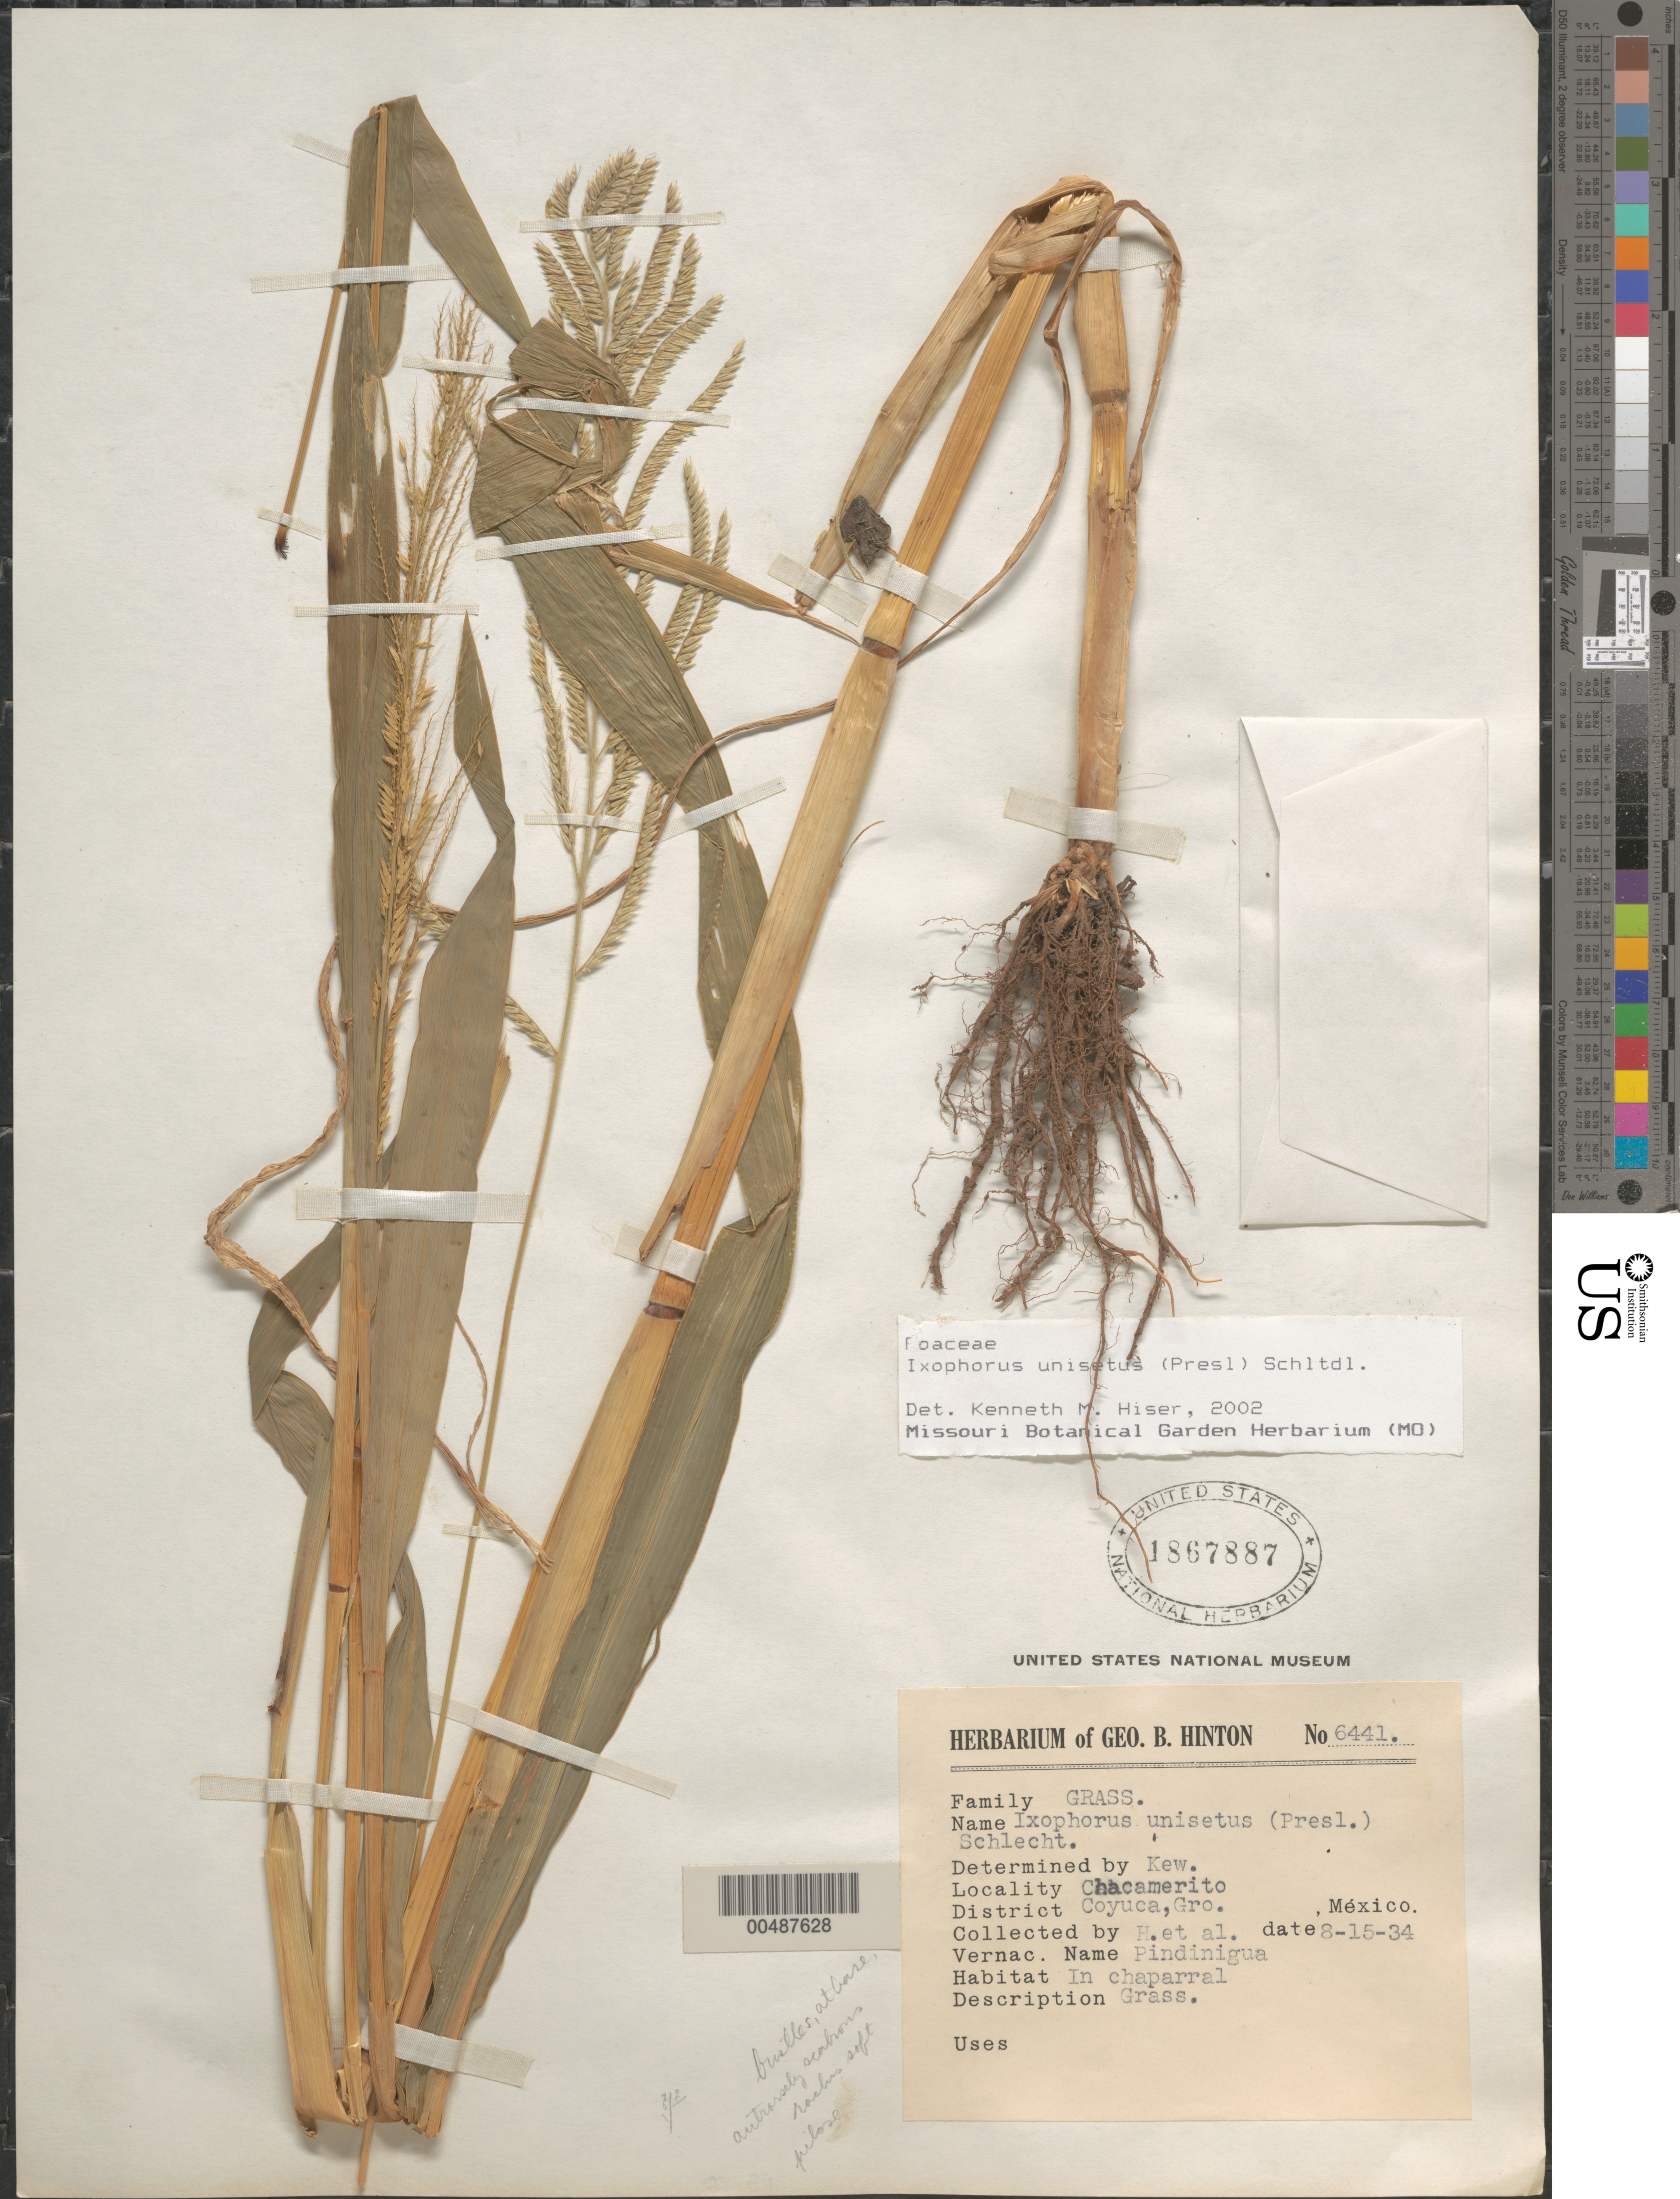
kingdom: Plantae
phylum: Tracheophyta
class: Liliopsida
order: Poales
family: Poaceae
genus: Ixophorus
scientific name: Ixophorus unisetus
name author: (J. Presl) Schltdl.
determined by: Kew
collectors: G. B. Hinton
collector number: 6441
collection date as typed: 15 Aug 1934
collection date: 1934-08-15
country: Mexico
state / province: Guerrero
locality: Chacamerito, Dist: Coyuca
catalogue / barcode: US 1867887